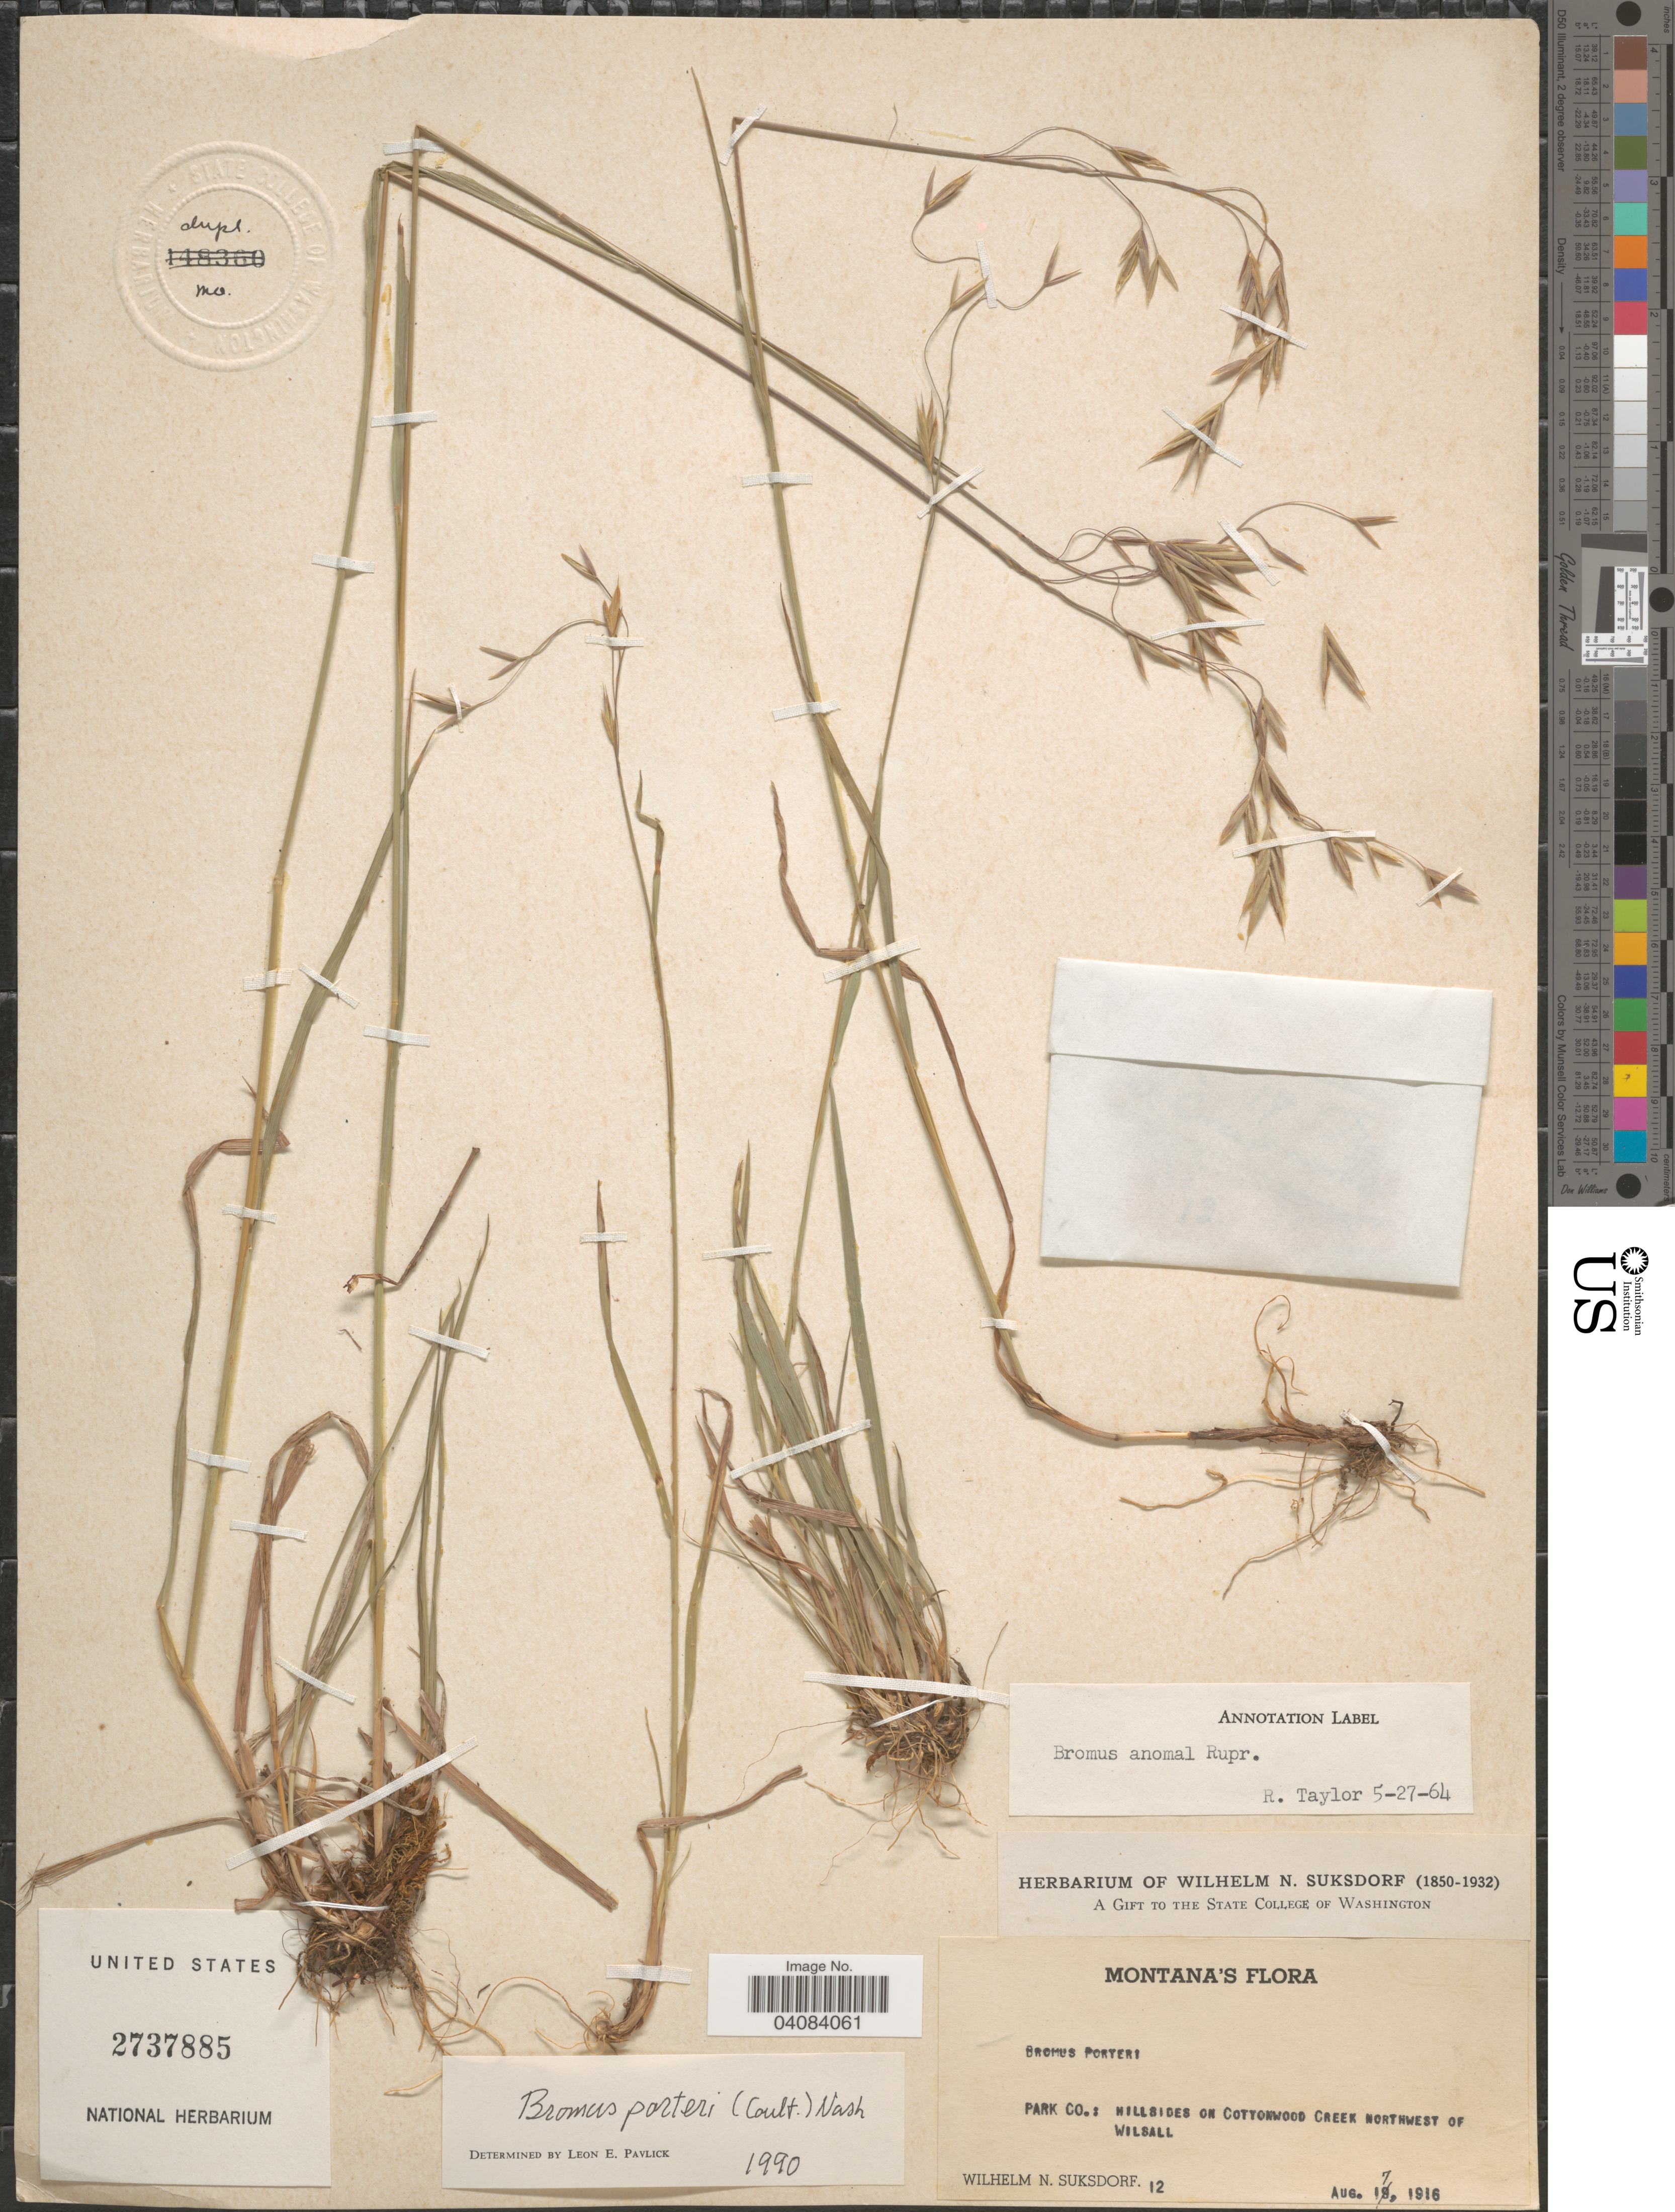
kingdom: Plantae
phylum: Tracheophyta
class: Liliopsida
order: Poales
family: Poaceae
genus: Bromus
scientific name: Bromus porteri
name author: (J.M. Coult.) Nash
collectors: W. N. Suksdorf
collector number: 12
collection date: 1916-08-07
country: United States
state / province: Montana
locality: Park Co.: Hillsides on Cottonwood Creek Northwest of Wilsall.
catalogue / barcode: US 2737885